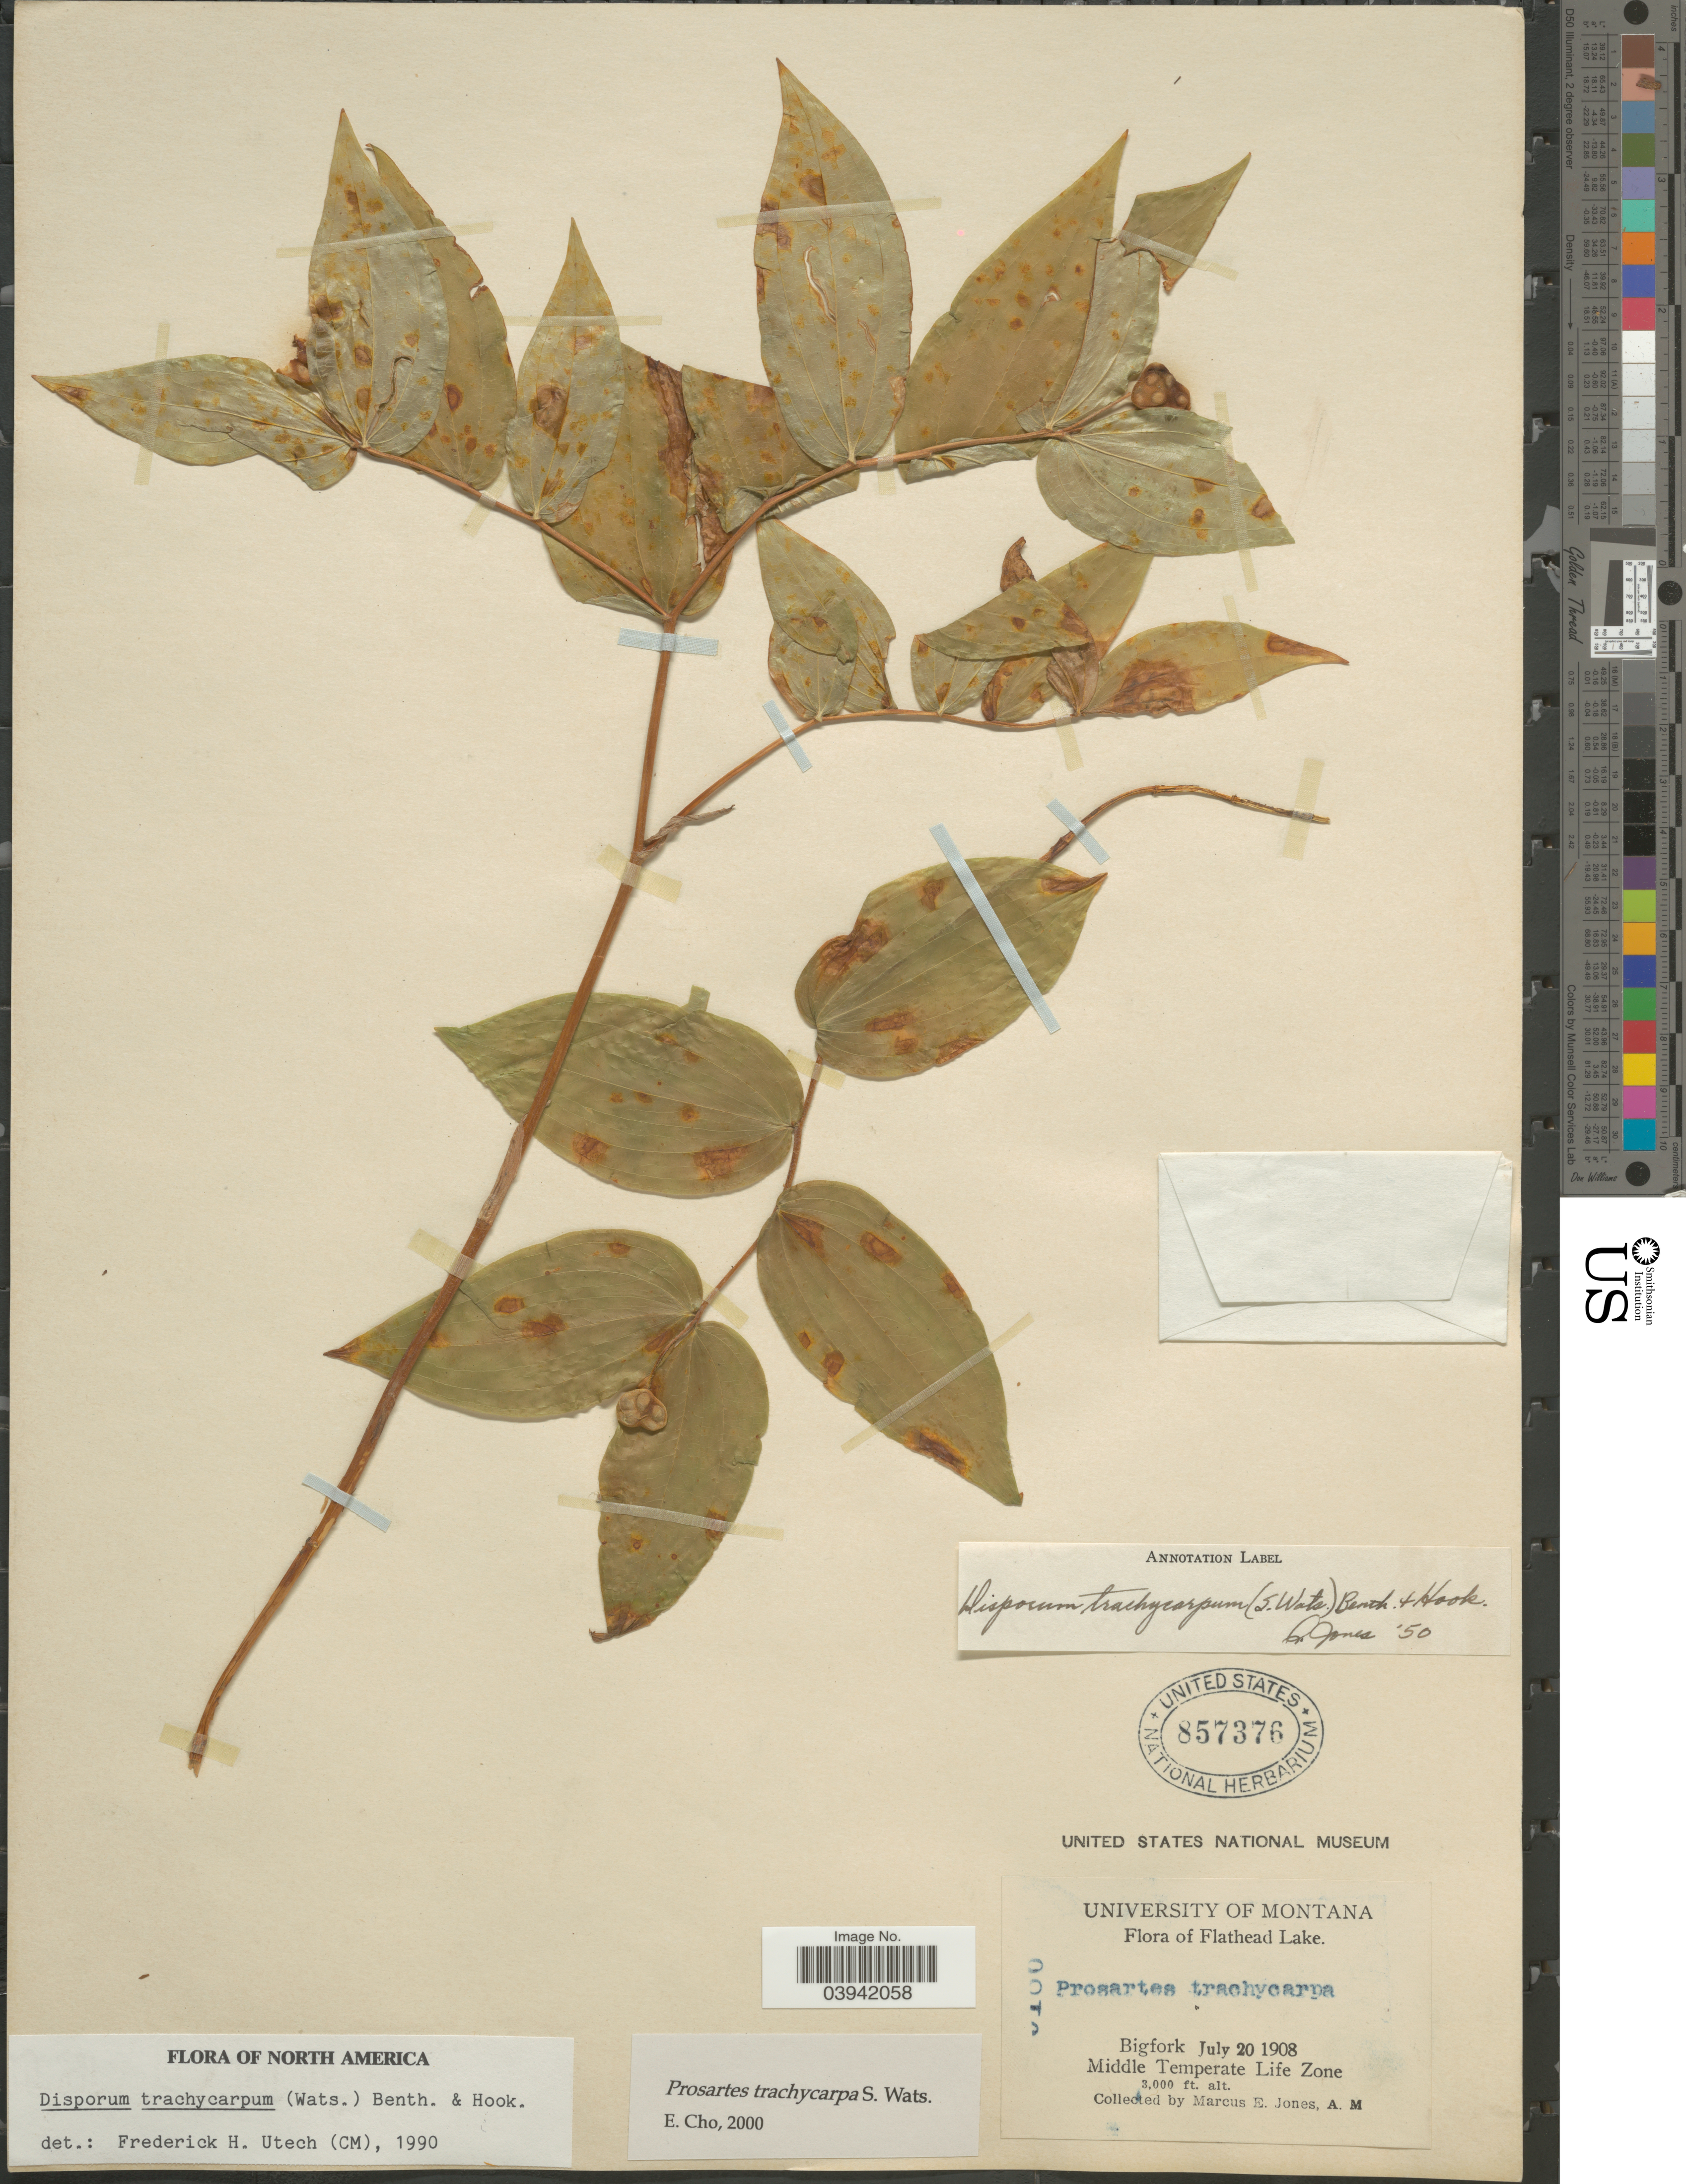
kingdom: Plantae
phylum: Tracheophyta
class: Liliopsida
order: Liliales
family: Liliaceae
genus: Prosartes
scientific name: Prosartes trachycarpa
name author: S. Watson in C. King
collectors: M. E. Jones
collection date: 1908-07-20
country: United States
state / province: Montana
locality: Flathead Lake. Bigfork. Middle Temperate Life Zone.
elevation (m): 914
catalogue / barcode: US 857376